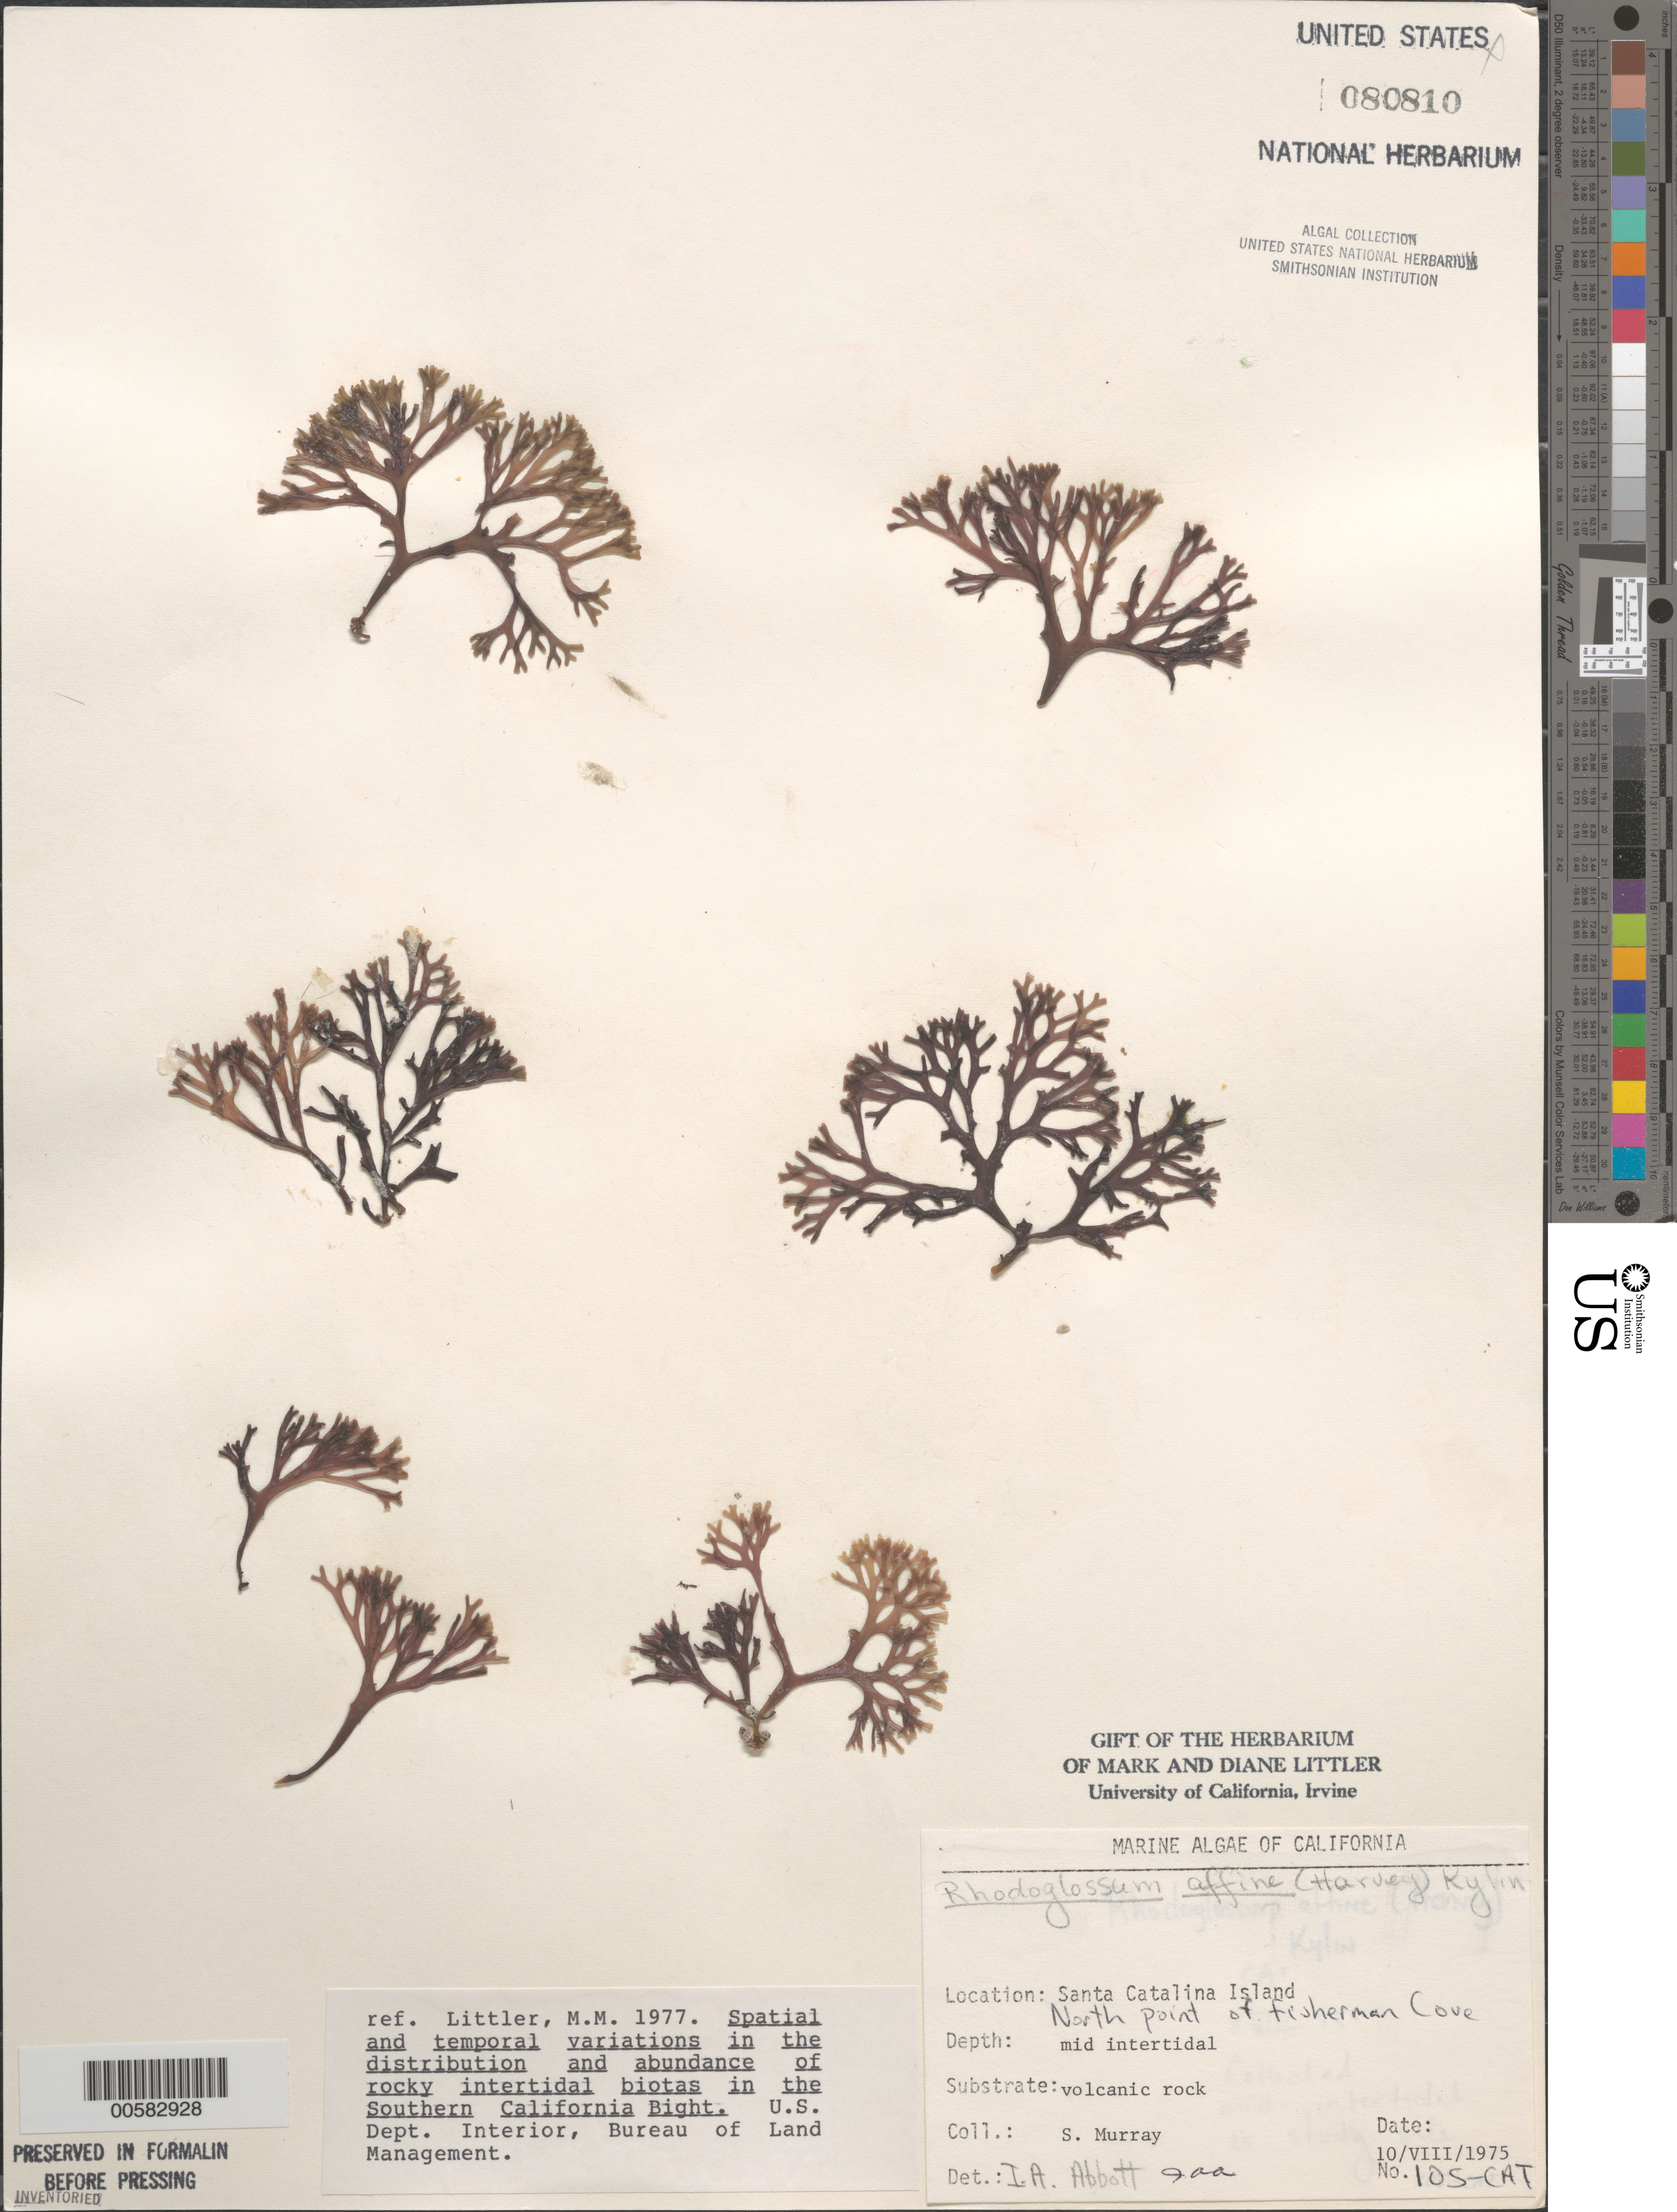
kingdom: Plantae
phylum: Rhodophyta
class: Florideophyceae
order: Gigartinales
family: Gigartinaceae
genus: Mazzaella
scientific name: Mazzaella affinis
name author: (Harvey) Fredericq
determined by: Algae name updating Project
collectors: S. N. Murray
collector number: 105-cat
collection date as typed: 10 Aug 1975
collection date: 1975-08-10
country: United States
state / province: California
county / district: Los Angeles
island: Santa Catalina Island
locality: Fishermen Cove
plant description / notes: BLM-SOCALBIGHT Rocky Intertidal Survey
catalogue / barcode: US 80810